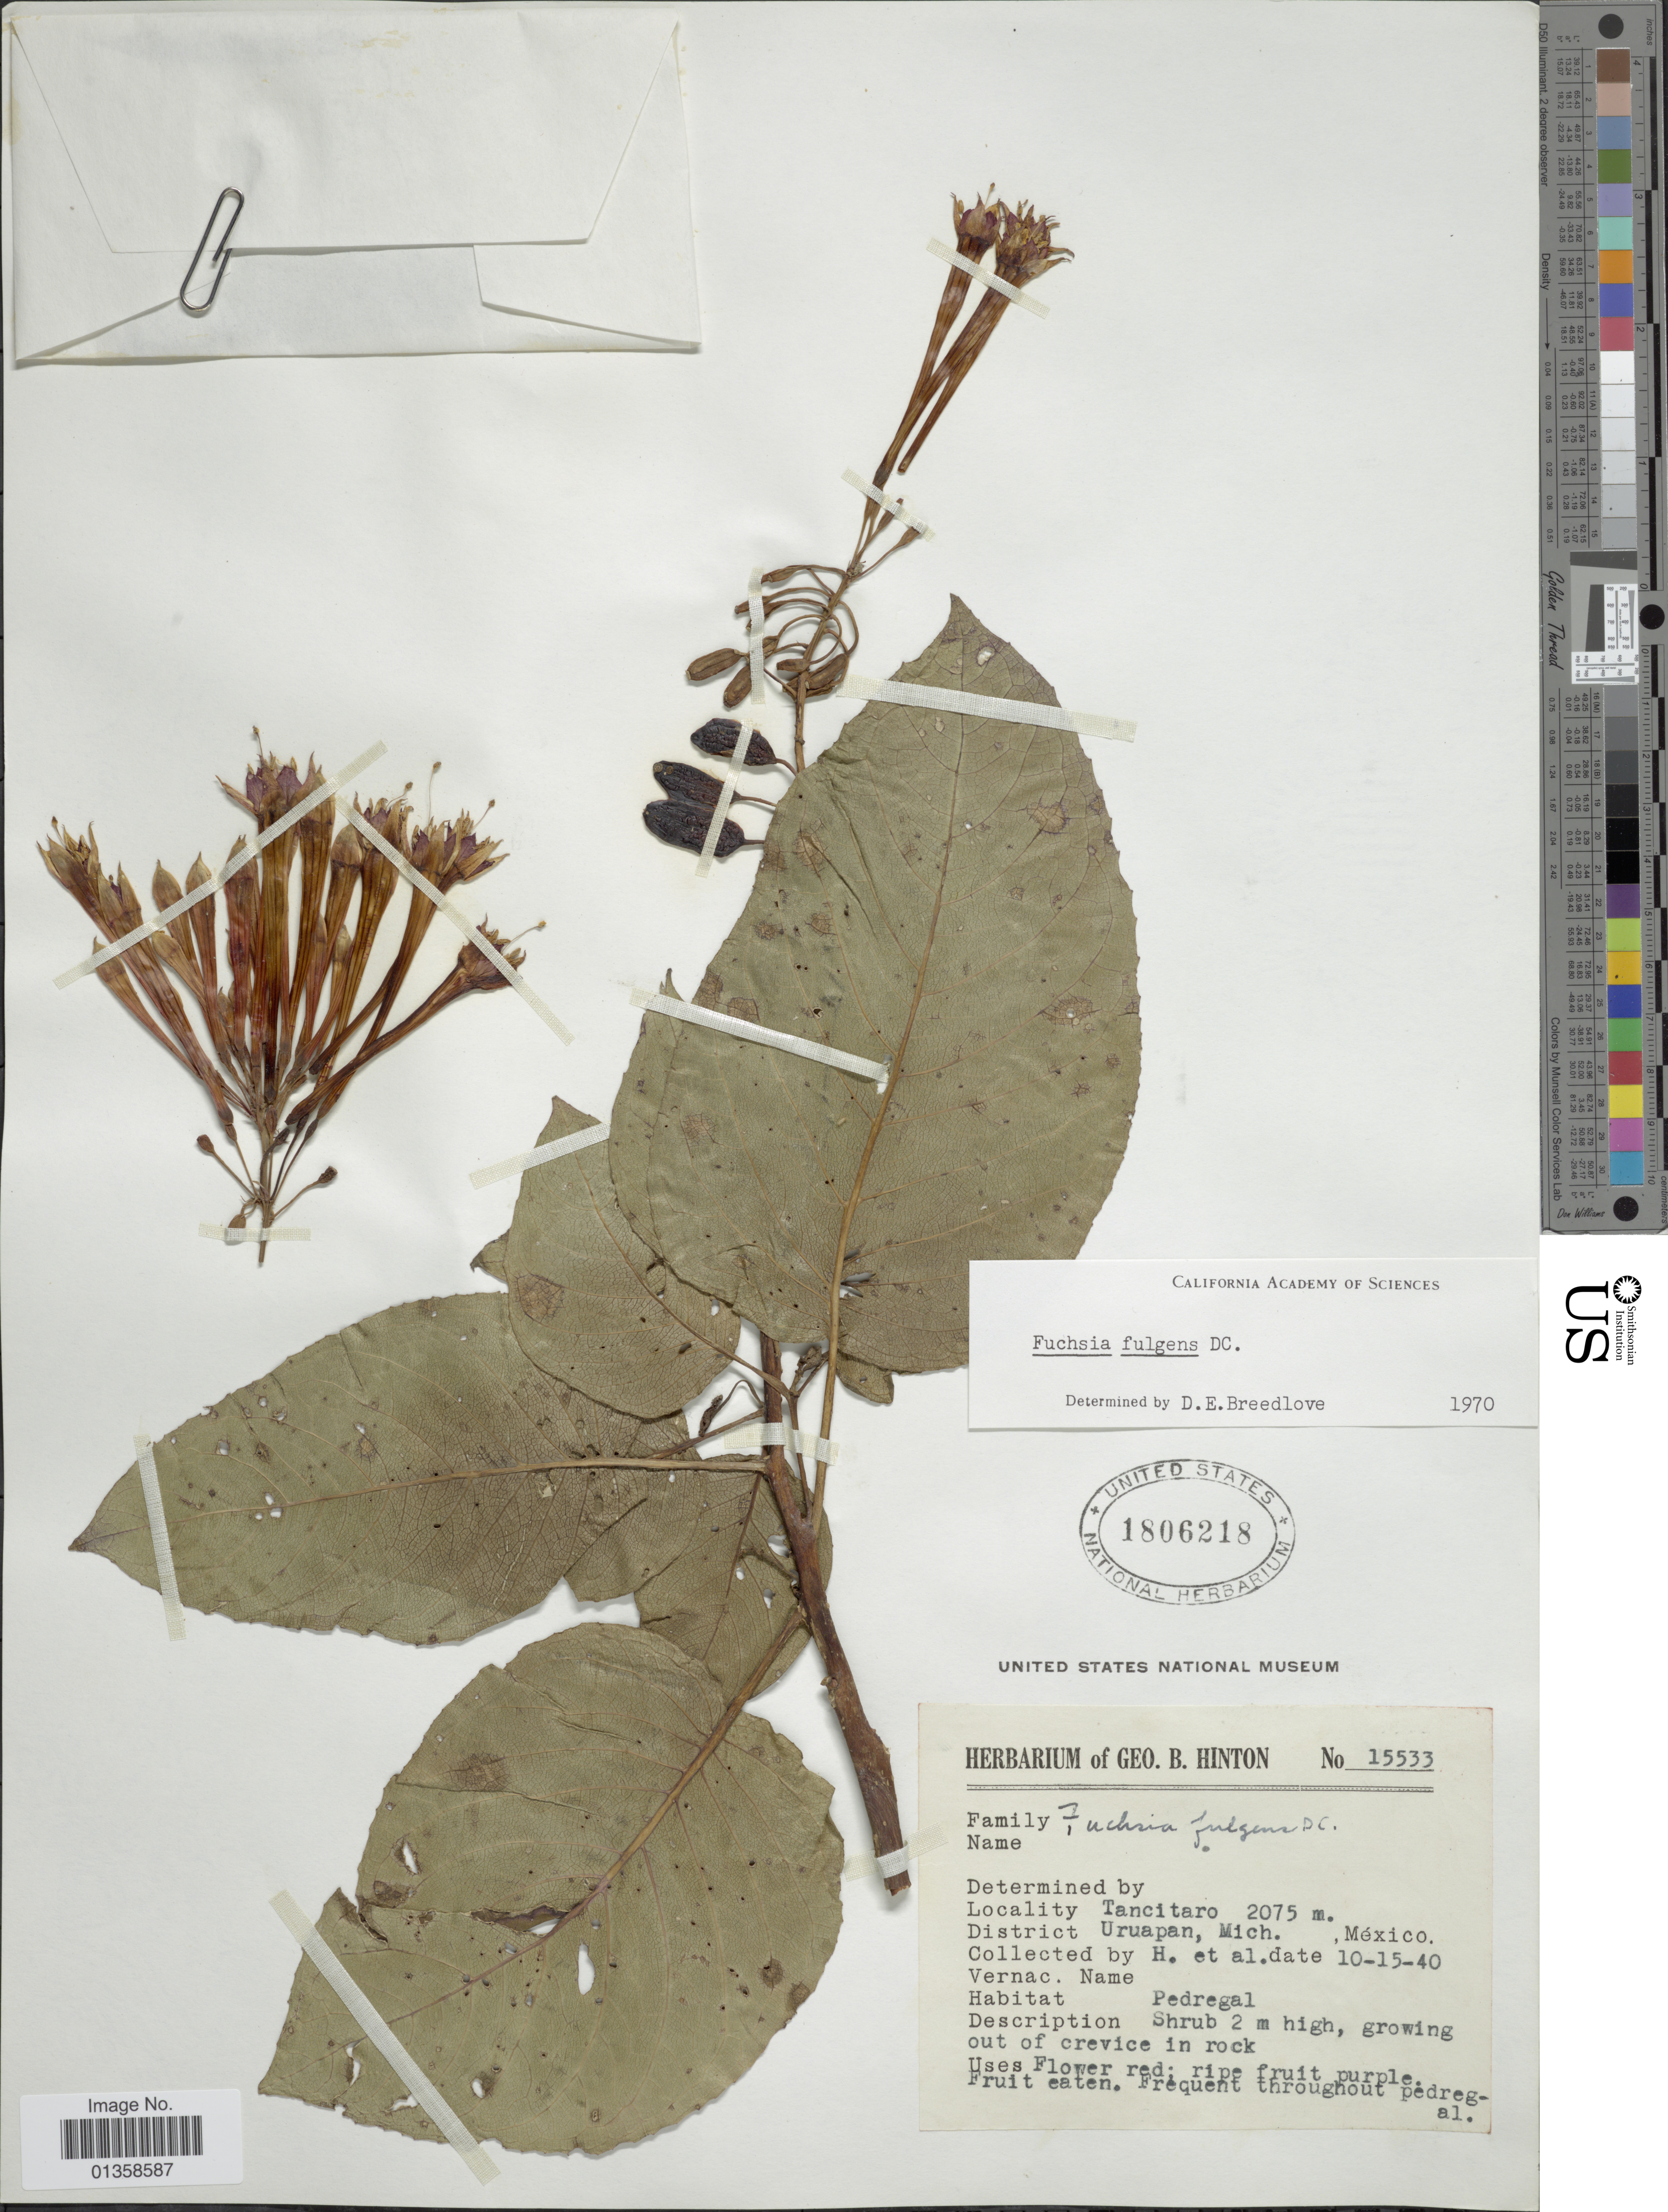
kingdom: Plantae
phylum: Tracheophyta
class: Magnoliopsida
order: Myrtales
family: Onagraceae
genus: Fuchsia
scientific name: Fuchsia fulgens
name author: DC.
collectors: G. B. Hinton & et al.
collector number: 15533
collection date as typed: Transcribed d/m/y: 15/10/40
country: Mexico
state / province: Michoacan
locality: Tancitaro, District Uruapan, Mich.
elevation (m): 2075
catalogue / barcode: US 1806218